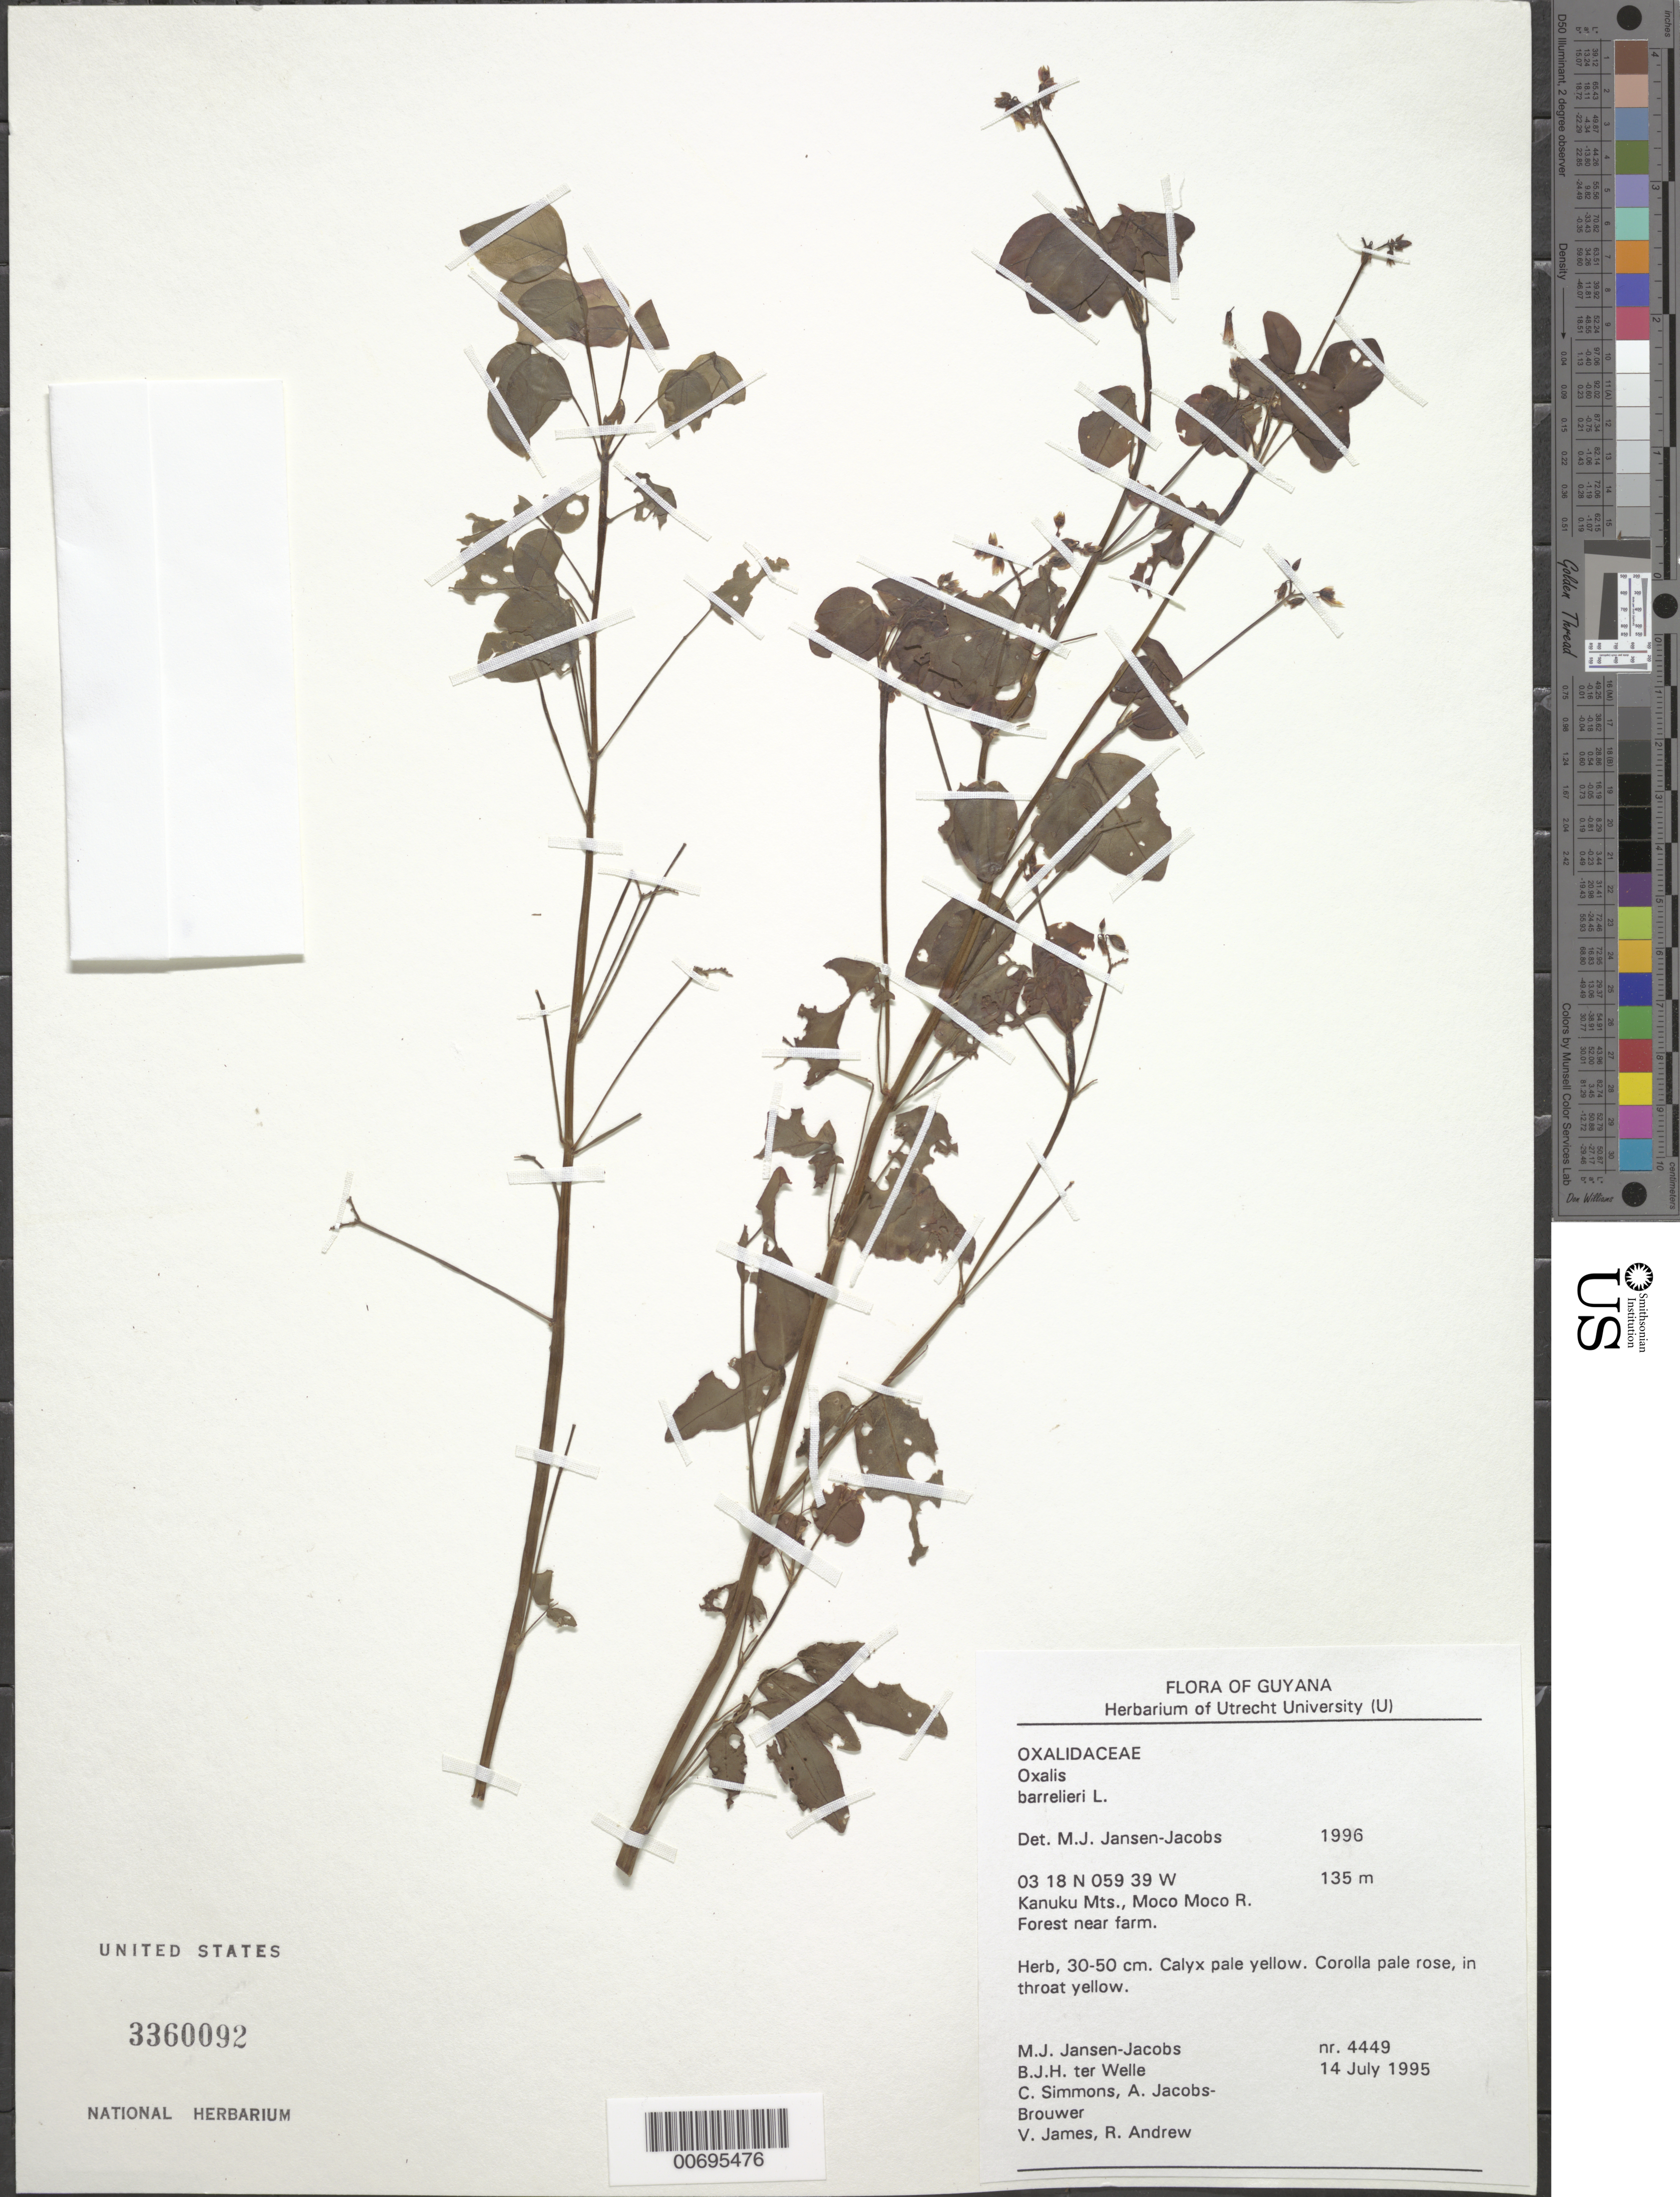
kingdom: Plantae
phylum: Tracheophyta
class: Magnoliopsida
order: Oxalidales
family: Oxalidaceae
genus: Oxalis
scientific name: Oxalis barrelieri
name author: L.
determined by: Jansen-Jacobs, M. J., (U), Nationaal Herbarium Nederland, Utrecht University branch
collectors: M. J. Jansen-Jacobs, B. Welle, C. Simmons, A. Jacobs-Brouwer, V. James & R. Andrew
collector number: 4449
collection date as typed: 14-Jul-95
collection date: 1995-07-14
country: Guyana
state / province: U. Takutu-U. Essequibo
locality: Moco Moco River, Kanuku Mts.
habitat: Forest near farm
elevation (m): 135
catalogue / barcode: US 3360092